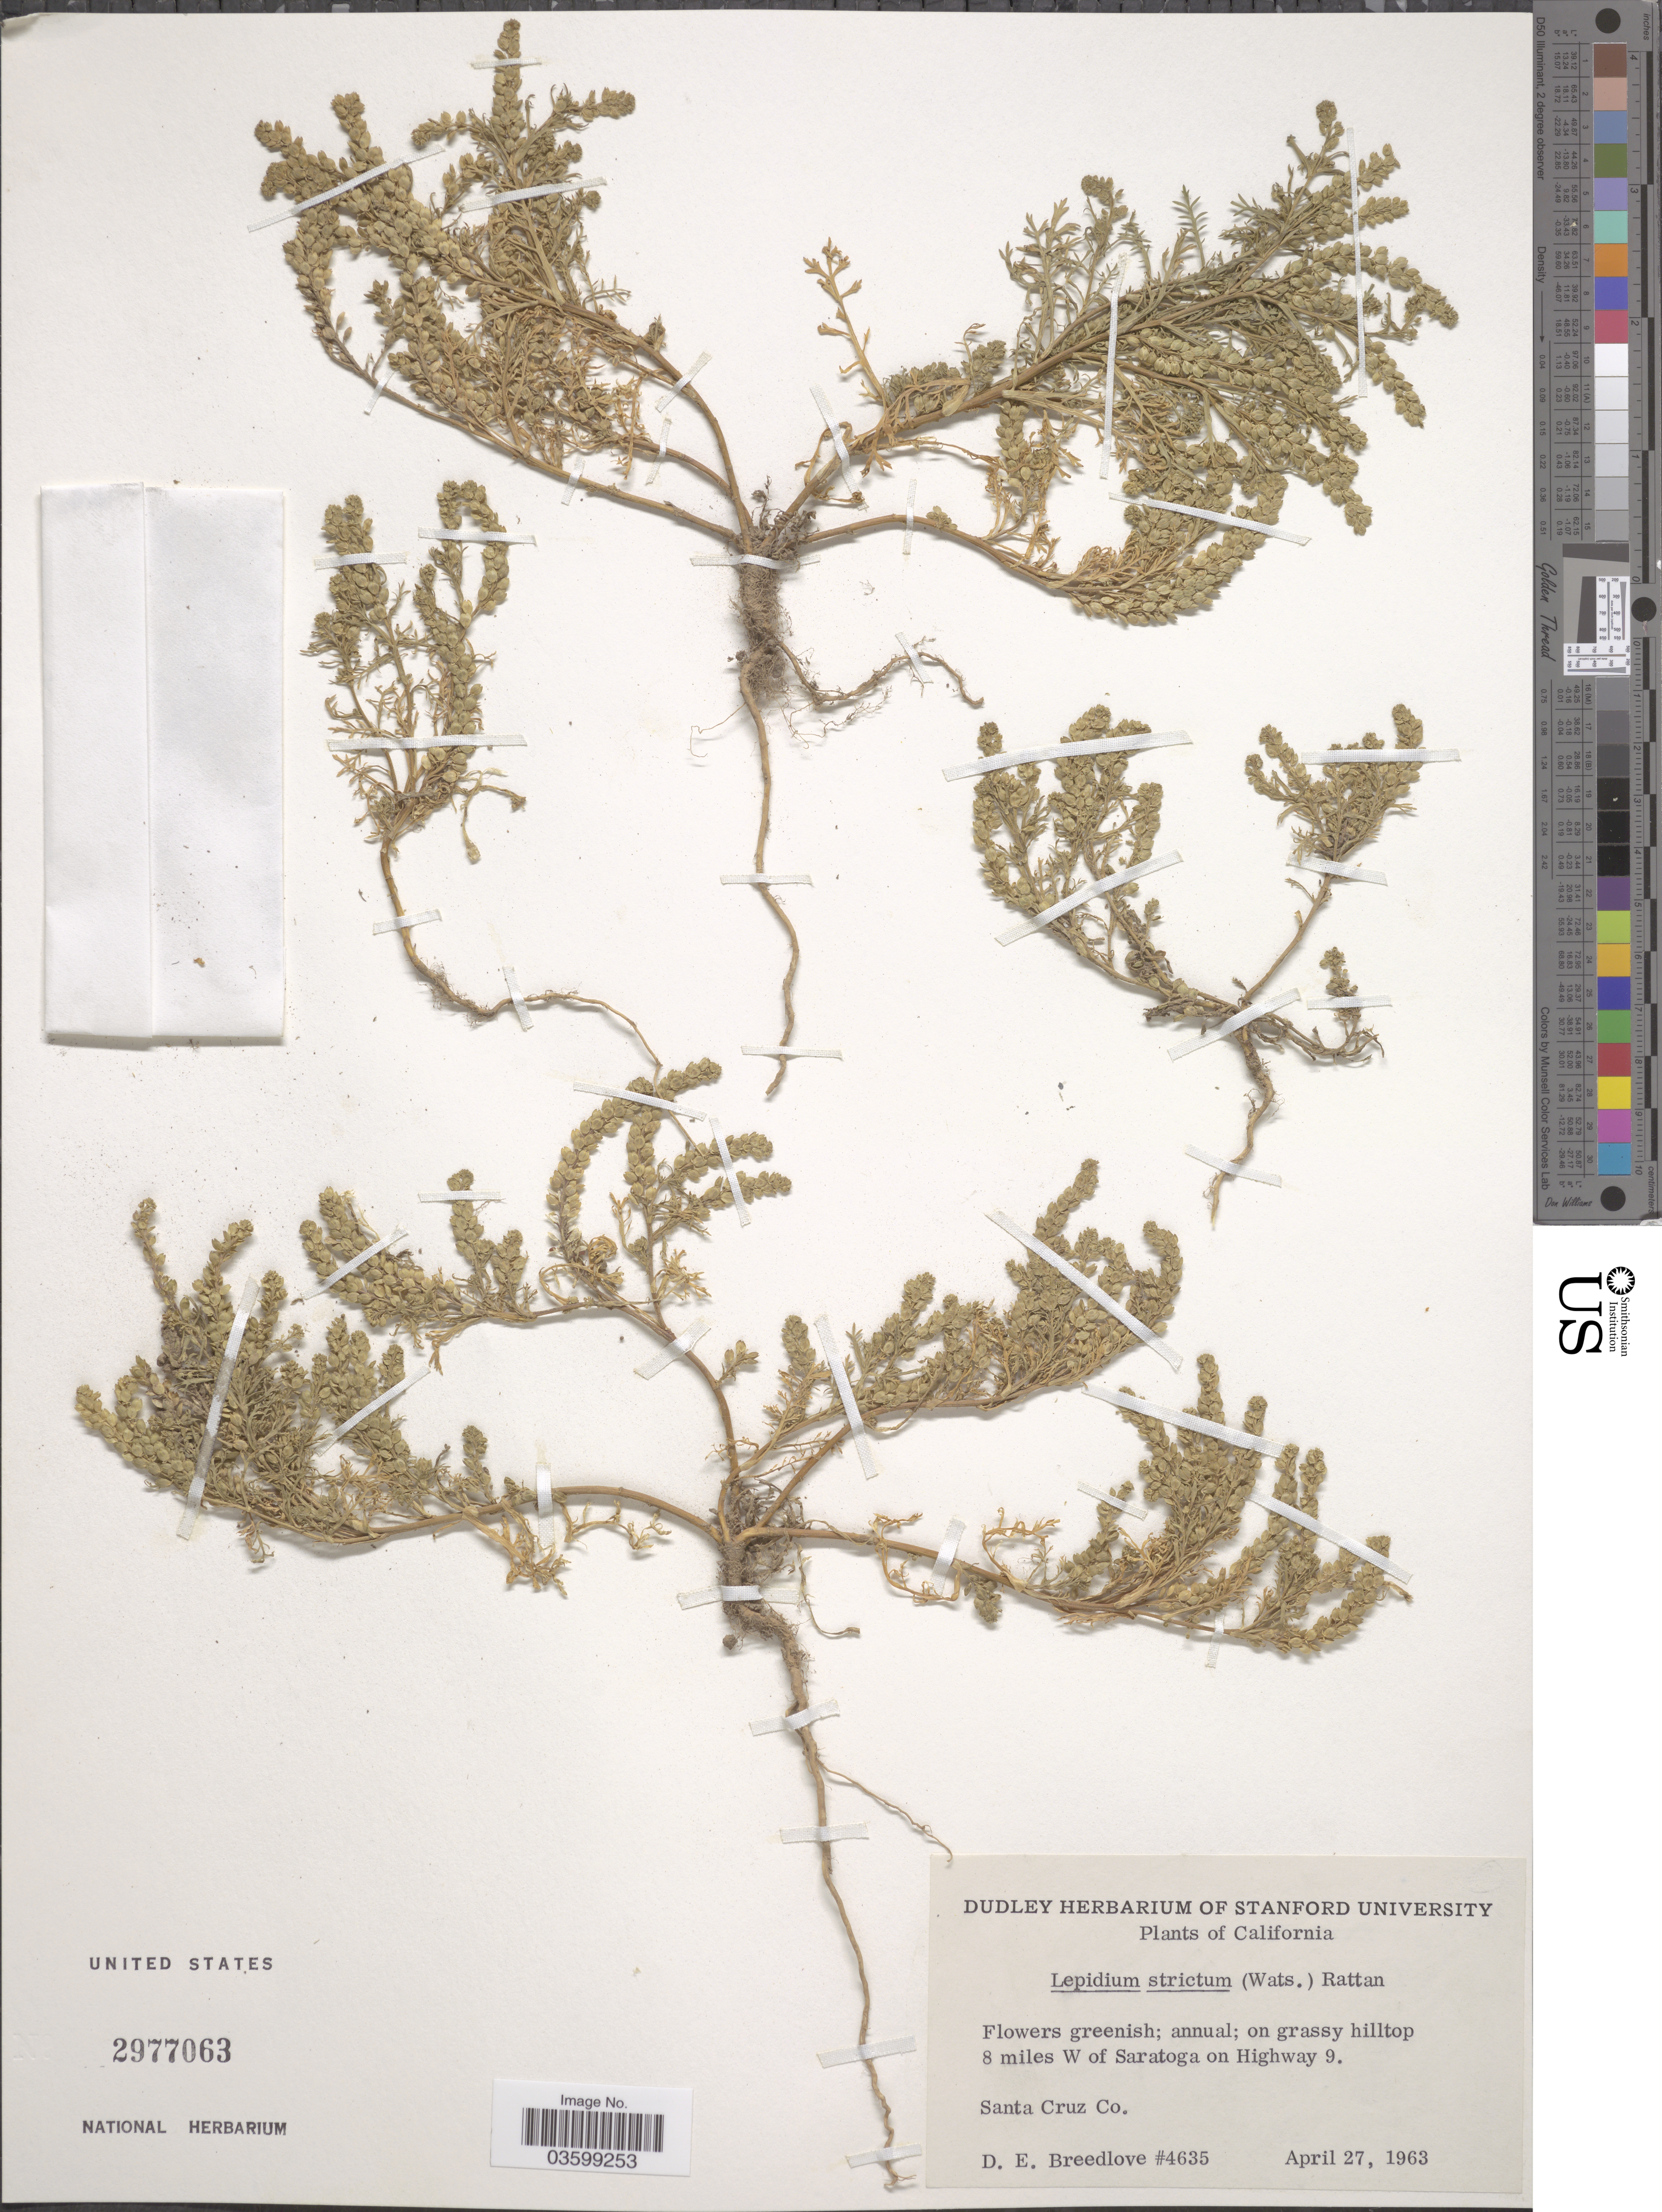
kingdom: Plantae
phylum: Tracheophyta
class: Magnoliopsida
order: Brassicales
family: Brassicaceae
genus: Lepidium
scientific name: Lepidium strictum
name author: (S. Watson) Rattan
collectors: D. E. Breedlove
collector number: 4635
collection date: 1963-04-27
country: United States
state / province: California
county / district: Santa Cruz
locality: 8 miles W of Saratoga on Highway 9. Santa Cruz Co.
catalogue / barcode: US 2977063